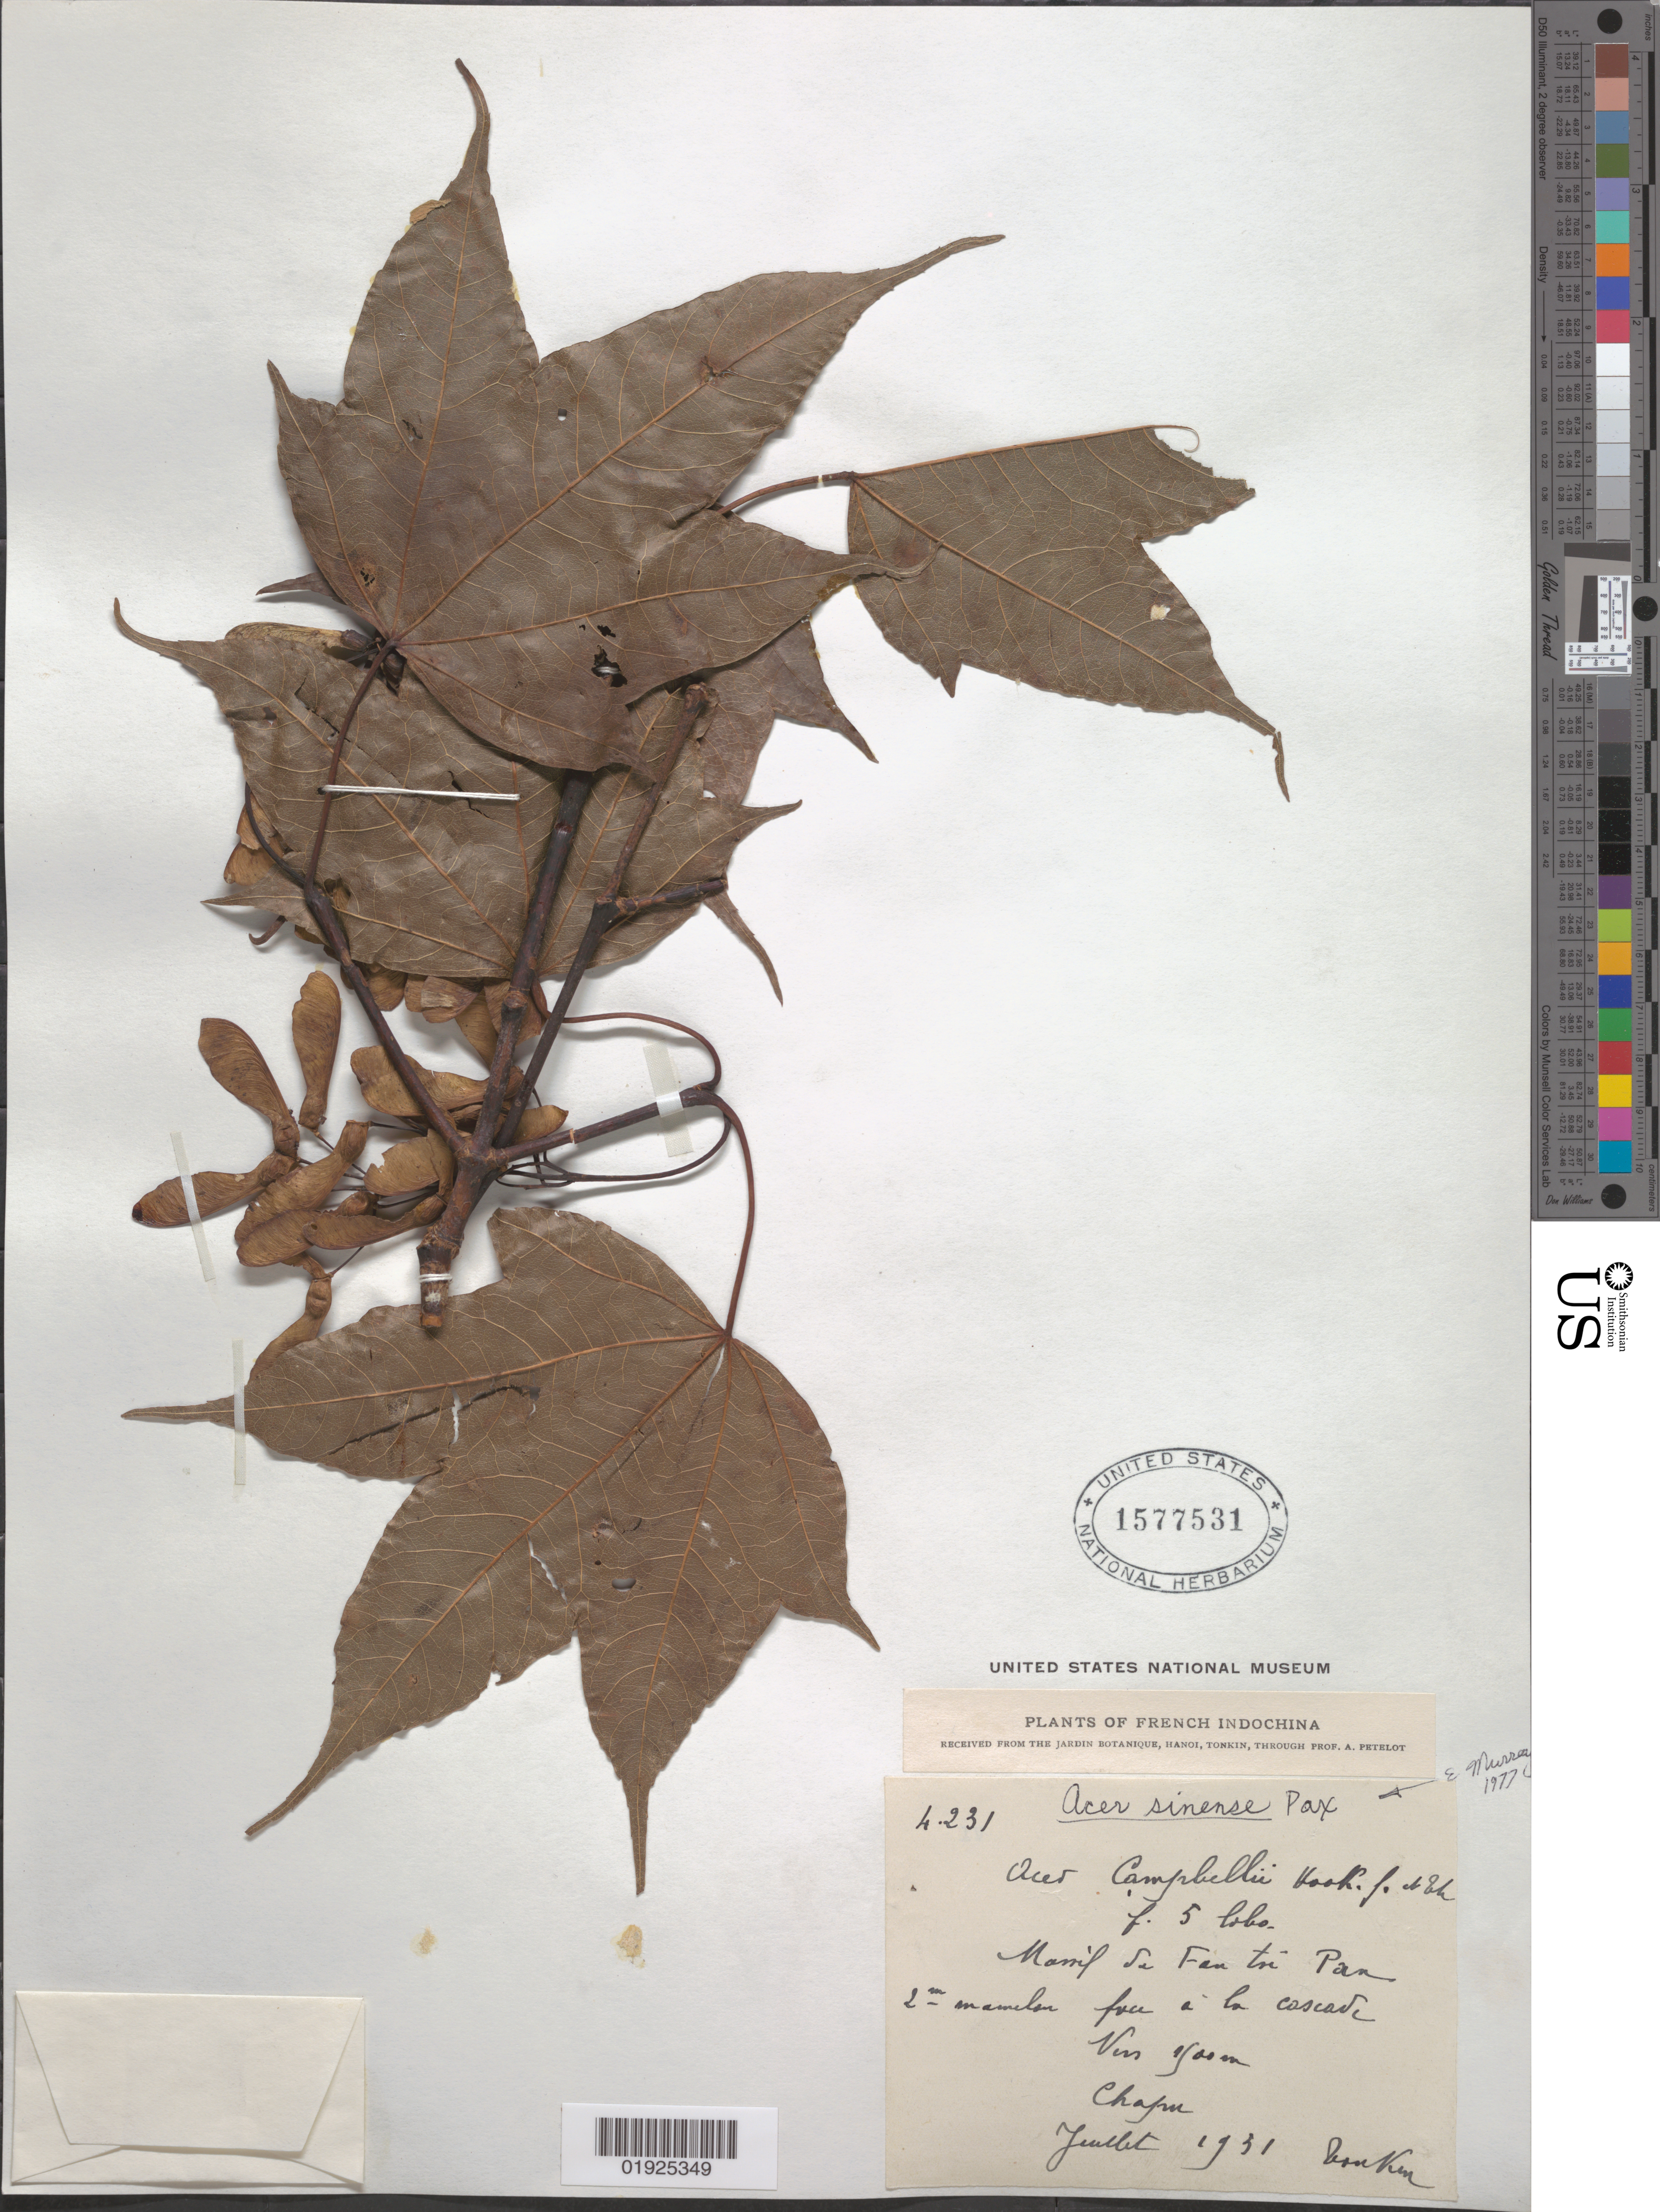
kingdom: Plantae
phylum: Tracheophyta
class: Magnoliopsida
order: Sapindales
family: Sapindaceae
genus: Acer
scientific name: Acer sinense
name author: Pax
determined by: Murray, Edward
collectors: A. Petelot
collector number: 4231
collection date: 1931-07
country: Vietnam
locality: Massif du Fan Tin Pan. Chapu [?]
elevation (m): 1000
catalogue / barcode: US 1577531